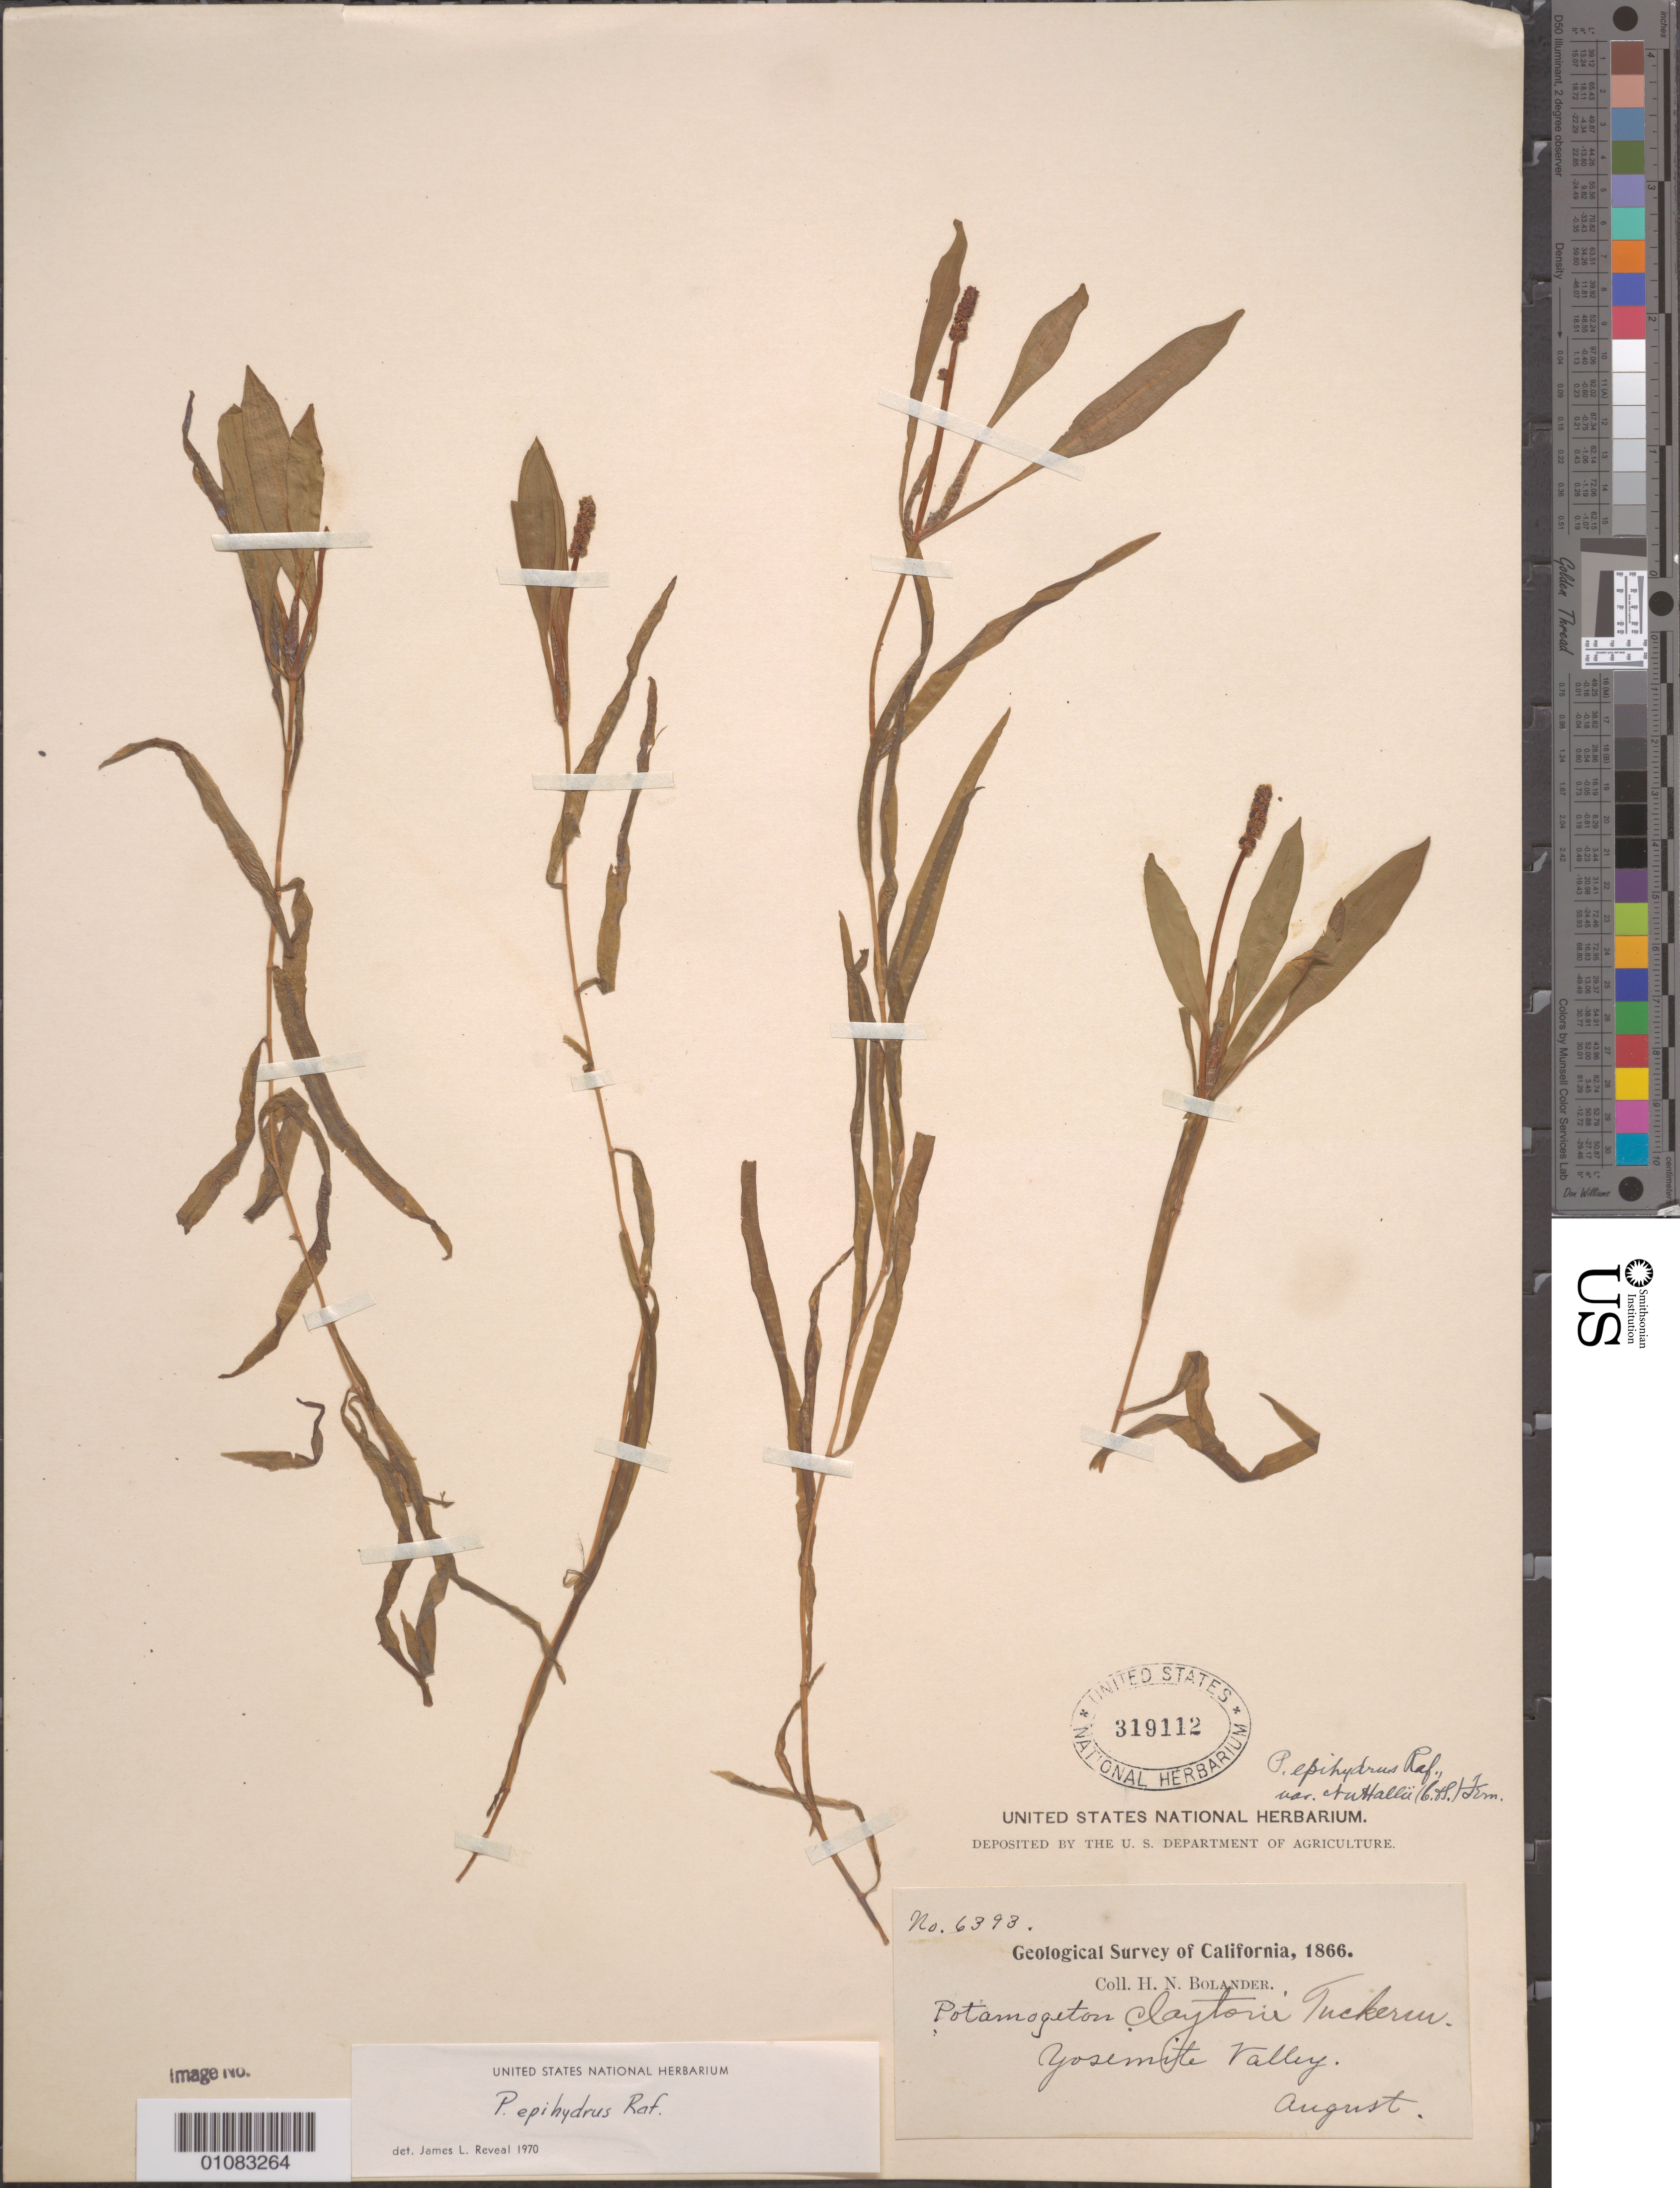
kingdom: Plantae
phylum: Tracheophyta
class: Liliopsida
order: Alismatales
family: Potamogetonaceae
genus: Potamogeton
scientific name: Potamogeton epihydrus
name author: Raf.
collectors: H. Bolander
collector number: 6393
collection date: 1866-08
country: United States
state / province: California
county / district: Mariposa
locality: Yosemite Valley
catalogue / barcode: US 319112